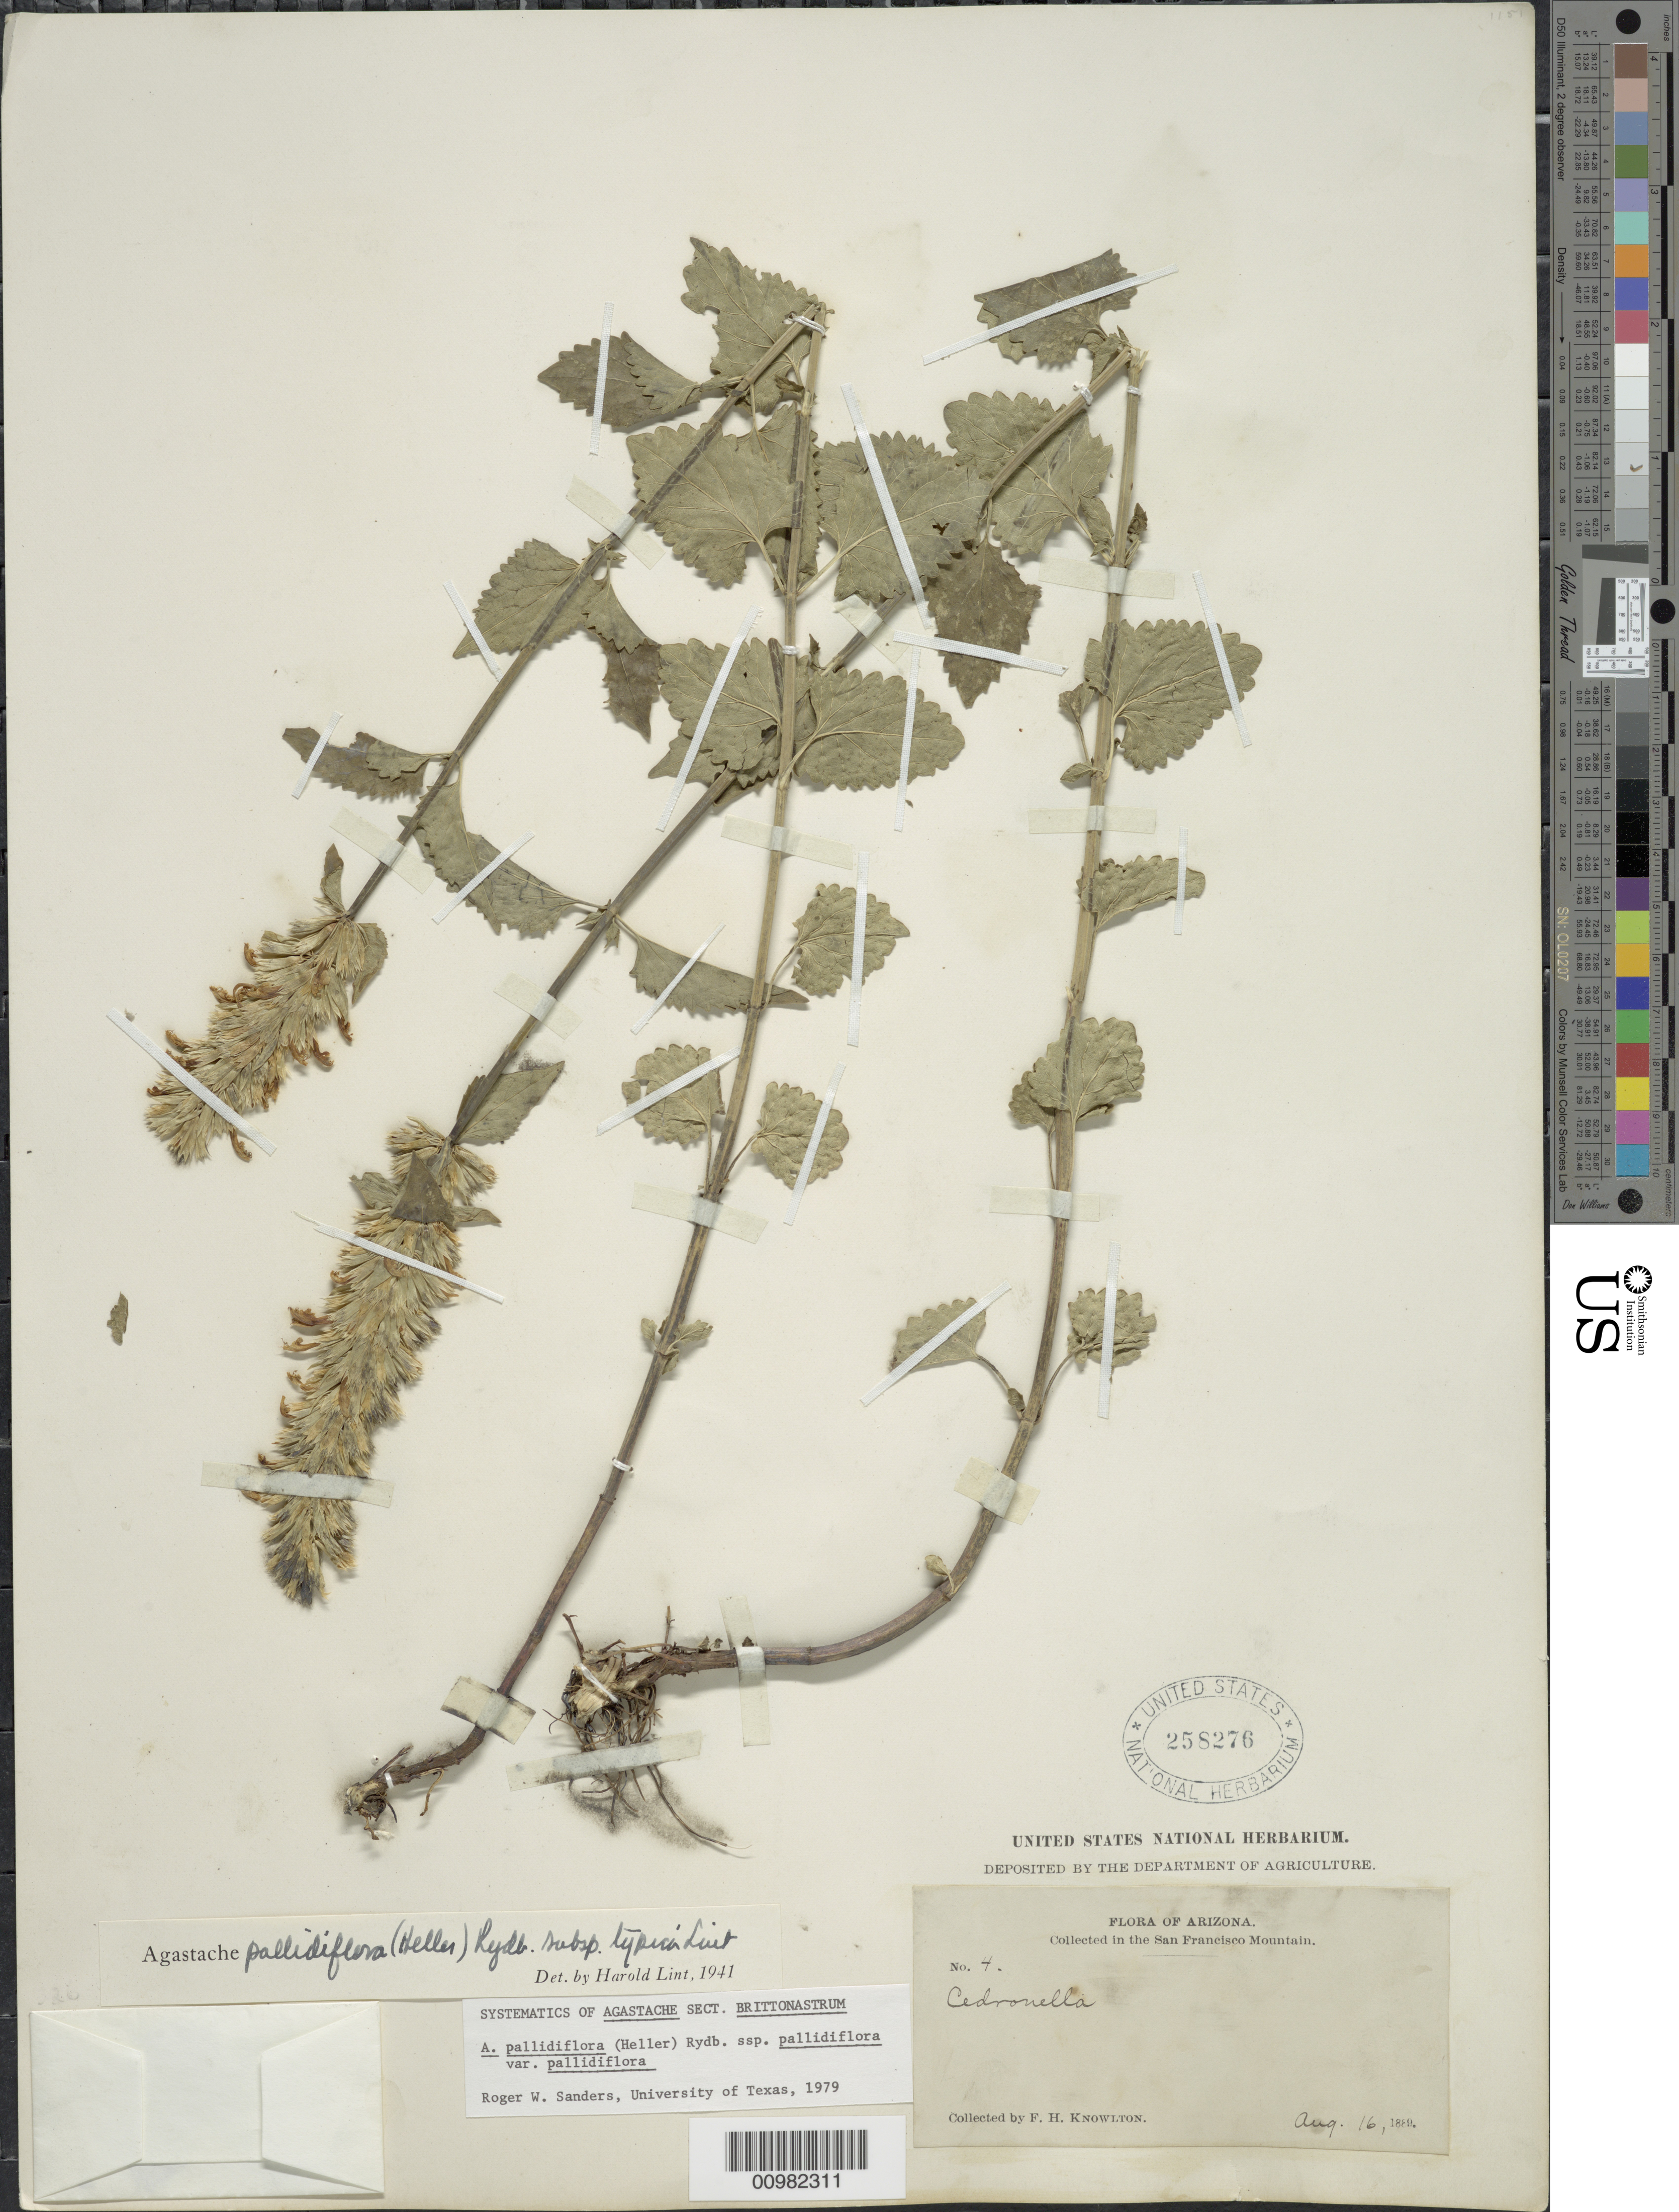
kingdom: Plantae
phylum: Tracheophyta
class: Magnoliopsida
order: Lamiales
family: Lamiaceae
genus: Agastache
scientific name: Agastache pallidiflora var. pallidiflora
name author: (A. Heller) Rydb.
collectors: F. H. Knowlton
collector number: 4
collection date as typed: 16 Aug 1889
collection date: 1889-08-16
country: United States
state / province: Arizona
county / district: Coconino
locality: San Francisco Mts.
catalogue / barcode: US 258276